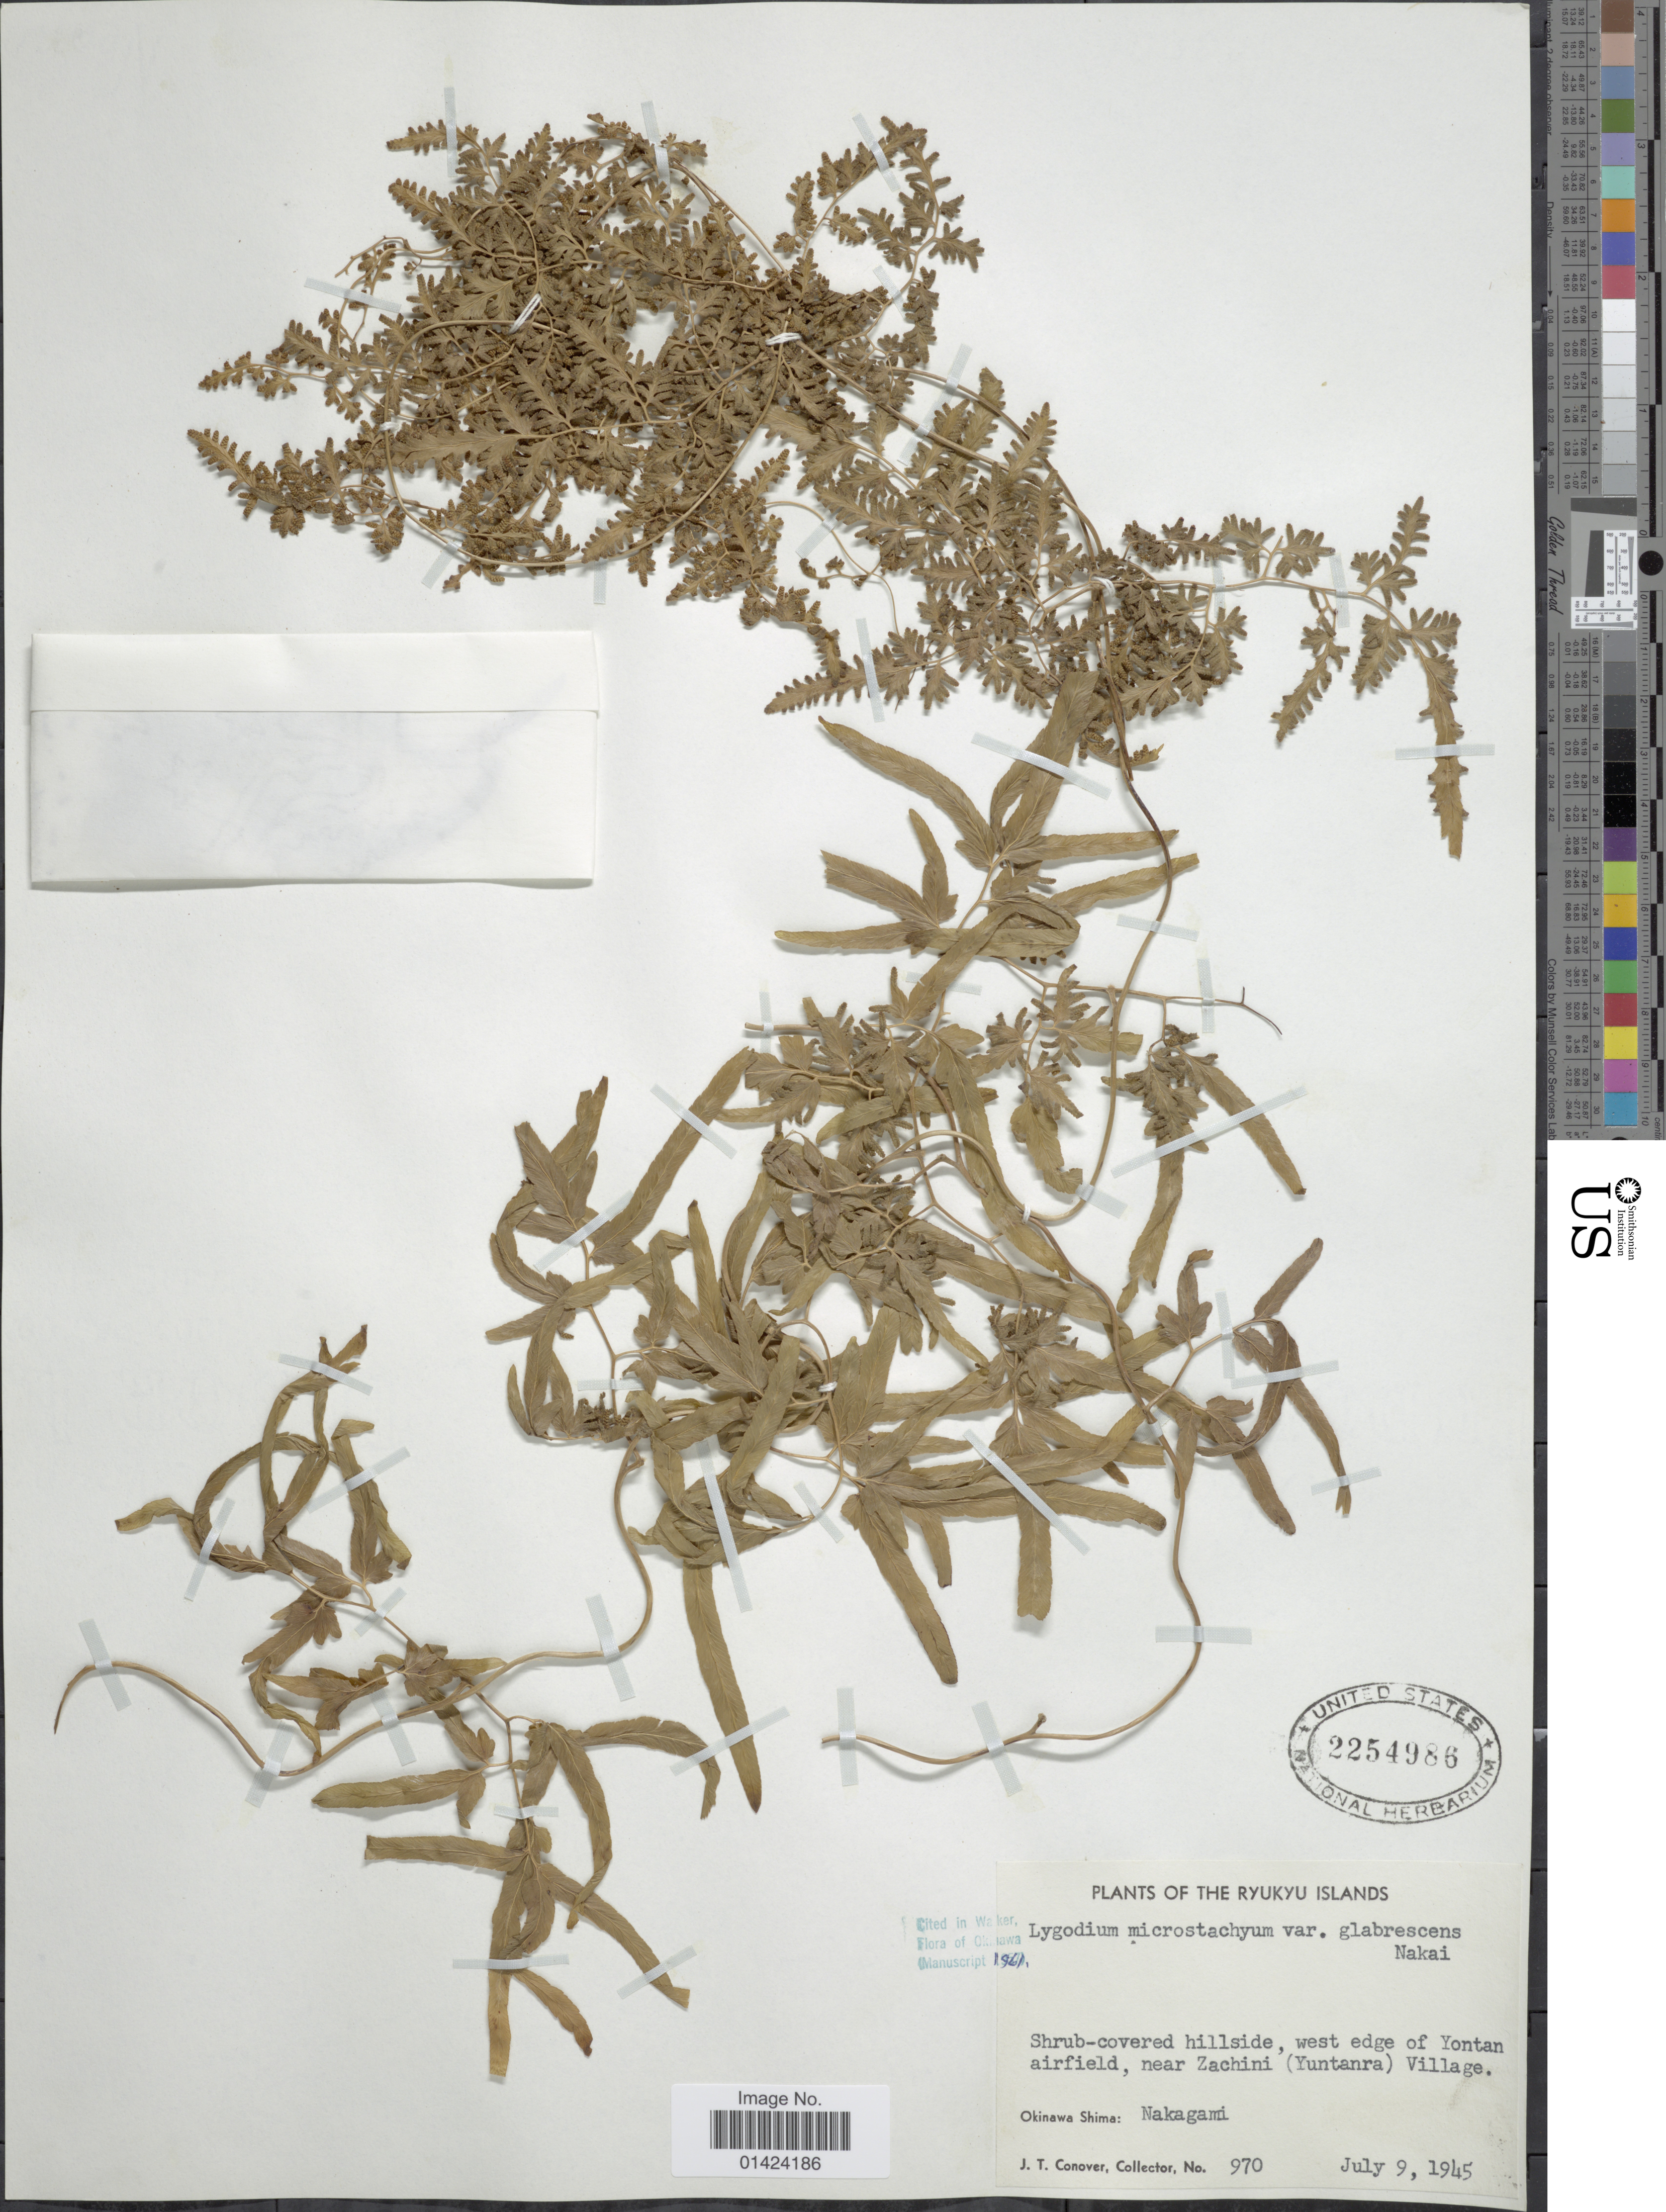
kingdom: Plantae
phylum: Tracheophyta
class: Polypodiopsida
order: Schizaeales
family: Lygodiaceae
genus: Lygodium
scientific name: Lygodium japonicum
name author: (Thunb.) Sw.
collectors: J. T. Conover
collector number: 970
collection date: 1945-07-09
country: Japan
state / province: Okinawa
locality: Ryukyu Islands. West edge of Yontan airfield, near Zachini (Yuntanra) Village. Okinawa Shima: Nakagami.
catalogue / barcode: US 2254986